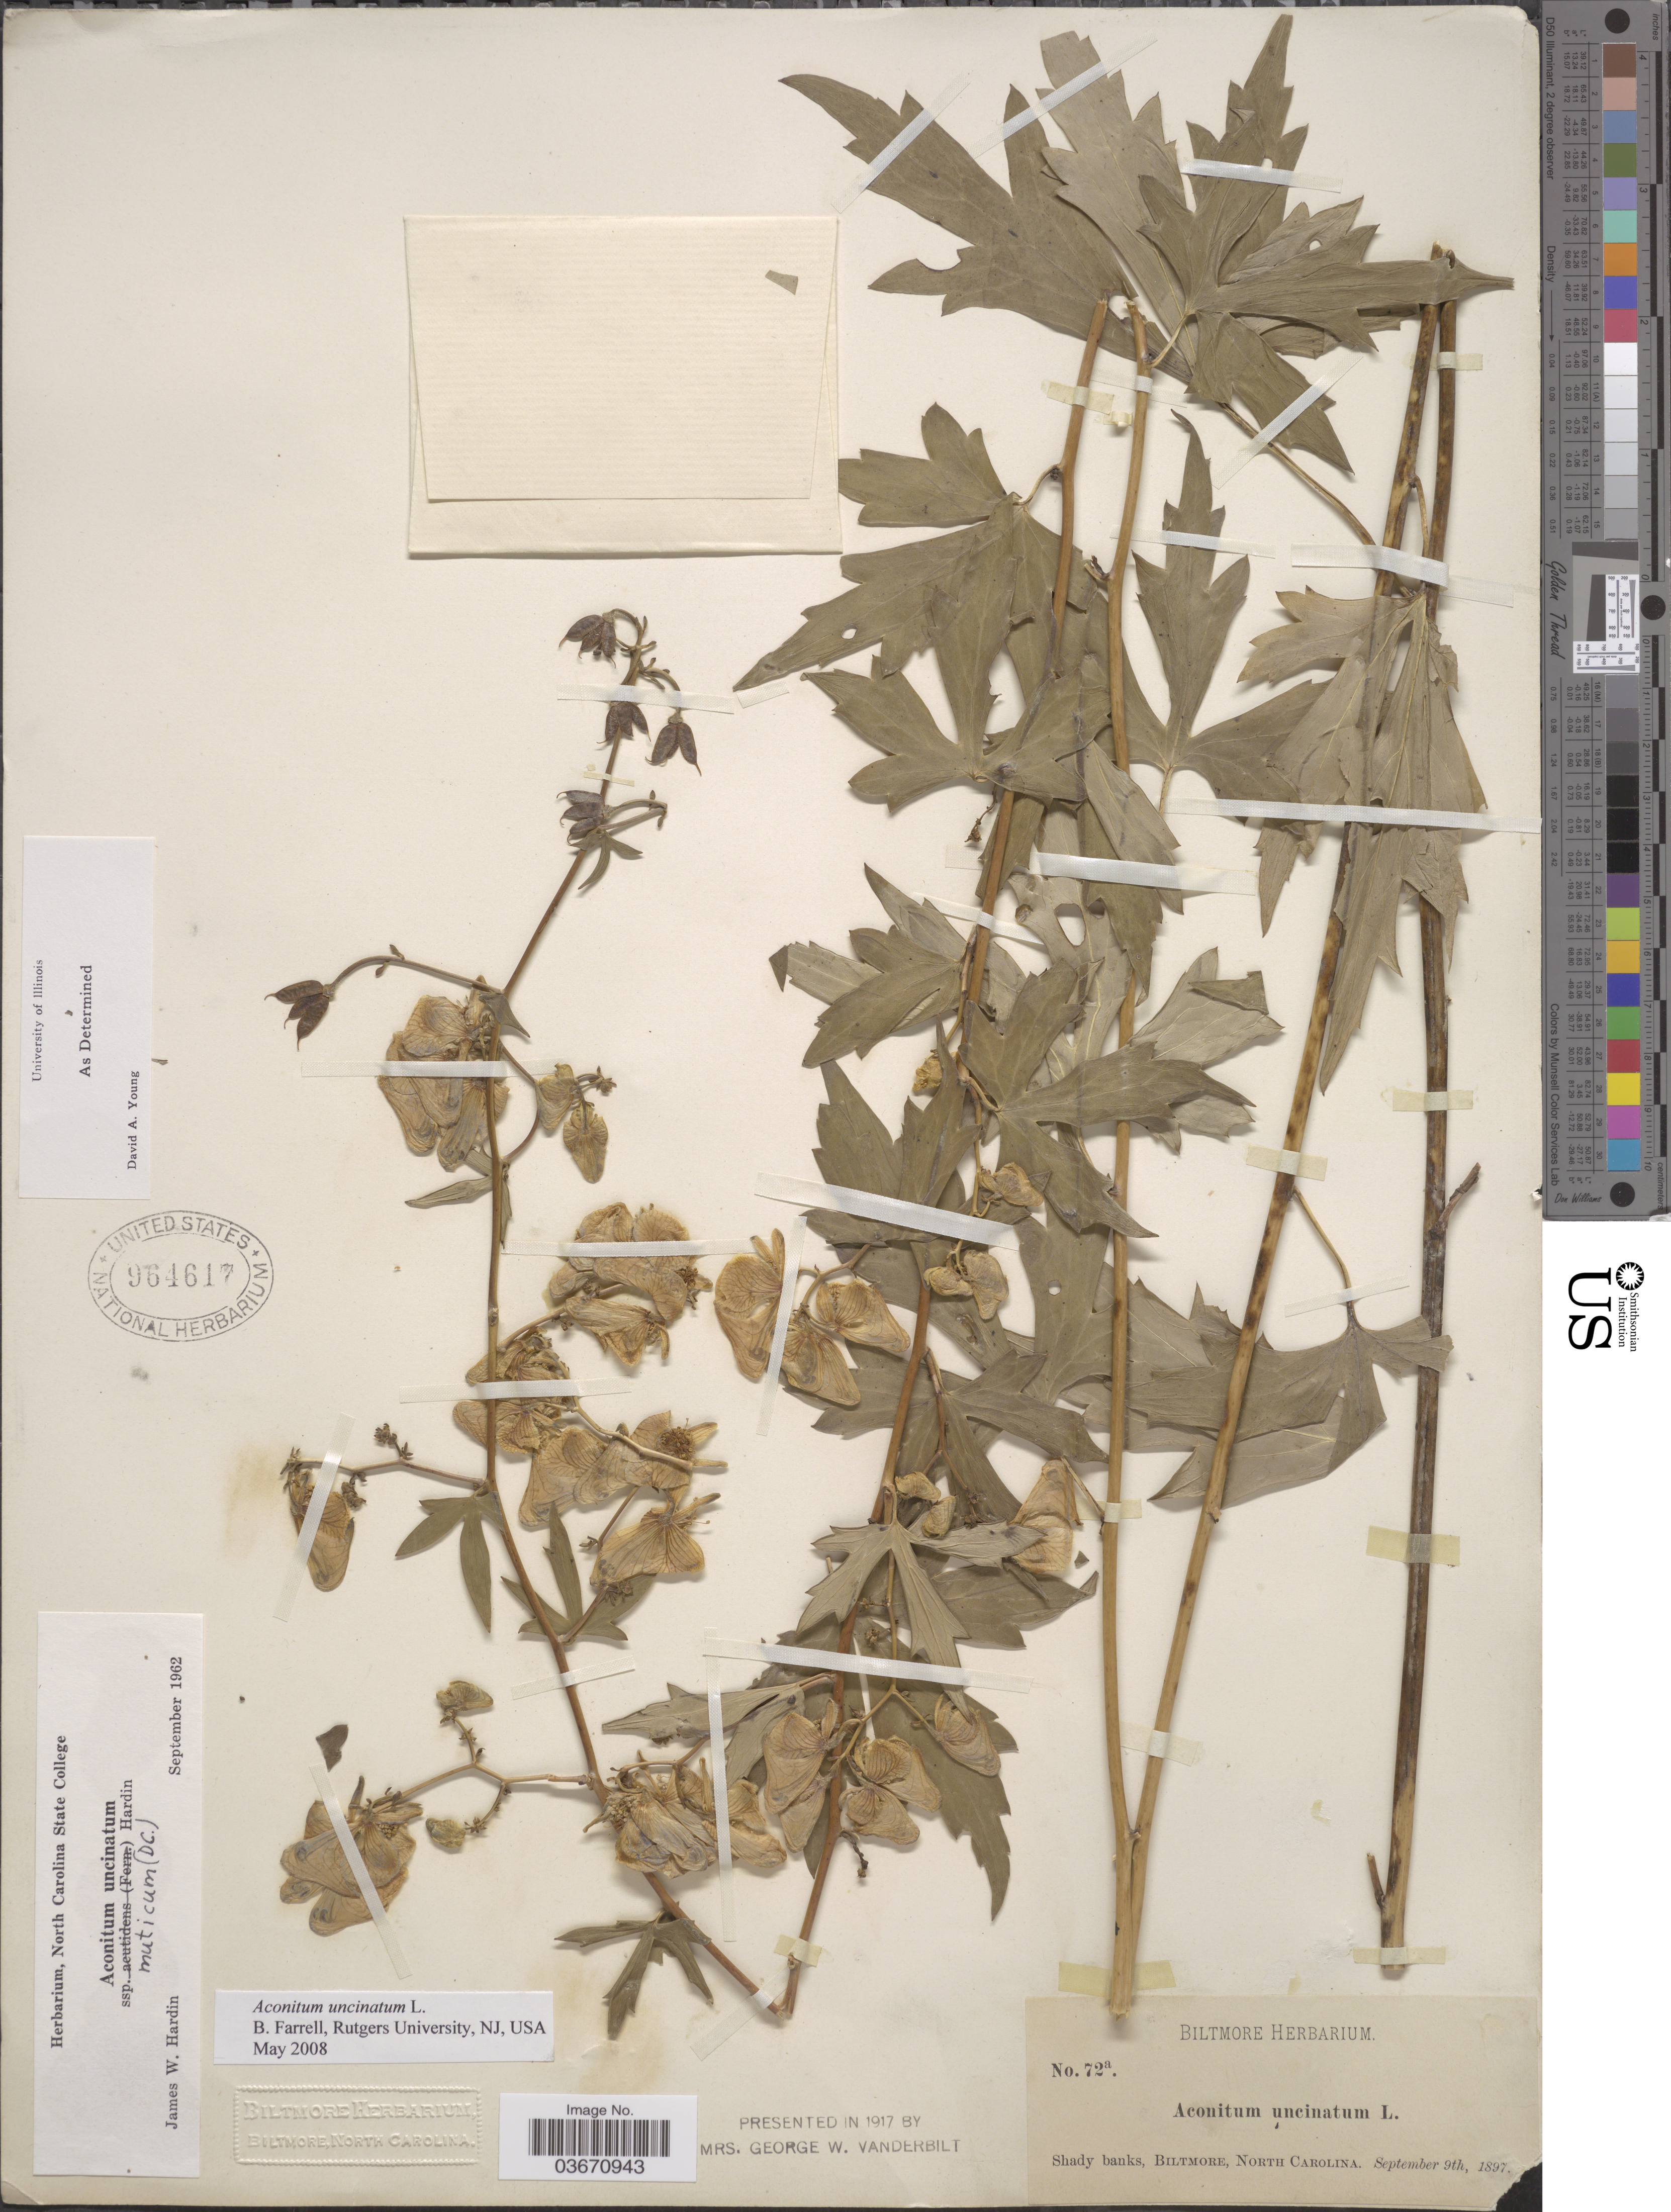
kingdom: Plantae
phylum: Tracheophyta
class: Magnoliopsida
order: Ranunculales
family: Ranunculaceae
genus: Aconitum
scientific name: Aconitum uncinatum subsp. muticum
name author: (DC.) Hardin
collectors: ex herb. Biltmore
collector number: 72a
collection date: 1897-09-09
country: United States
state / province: North Carolina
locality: Biltmore.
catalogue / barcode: US 964617